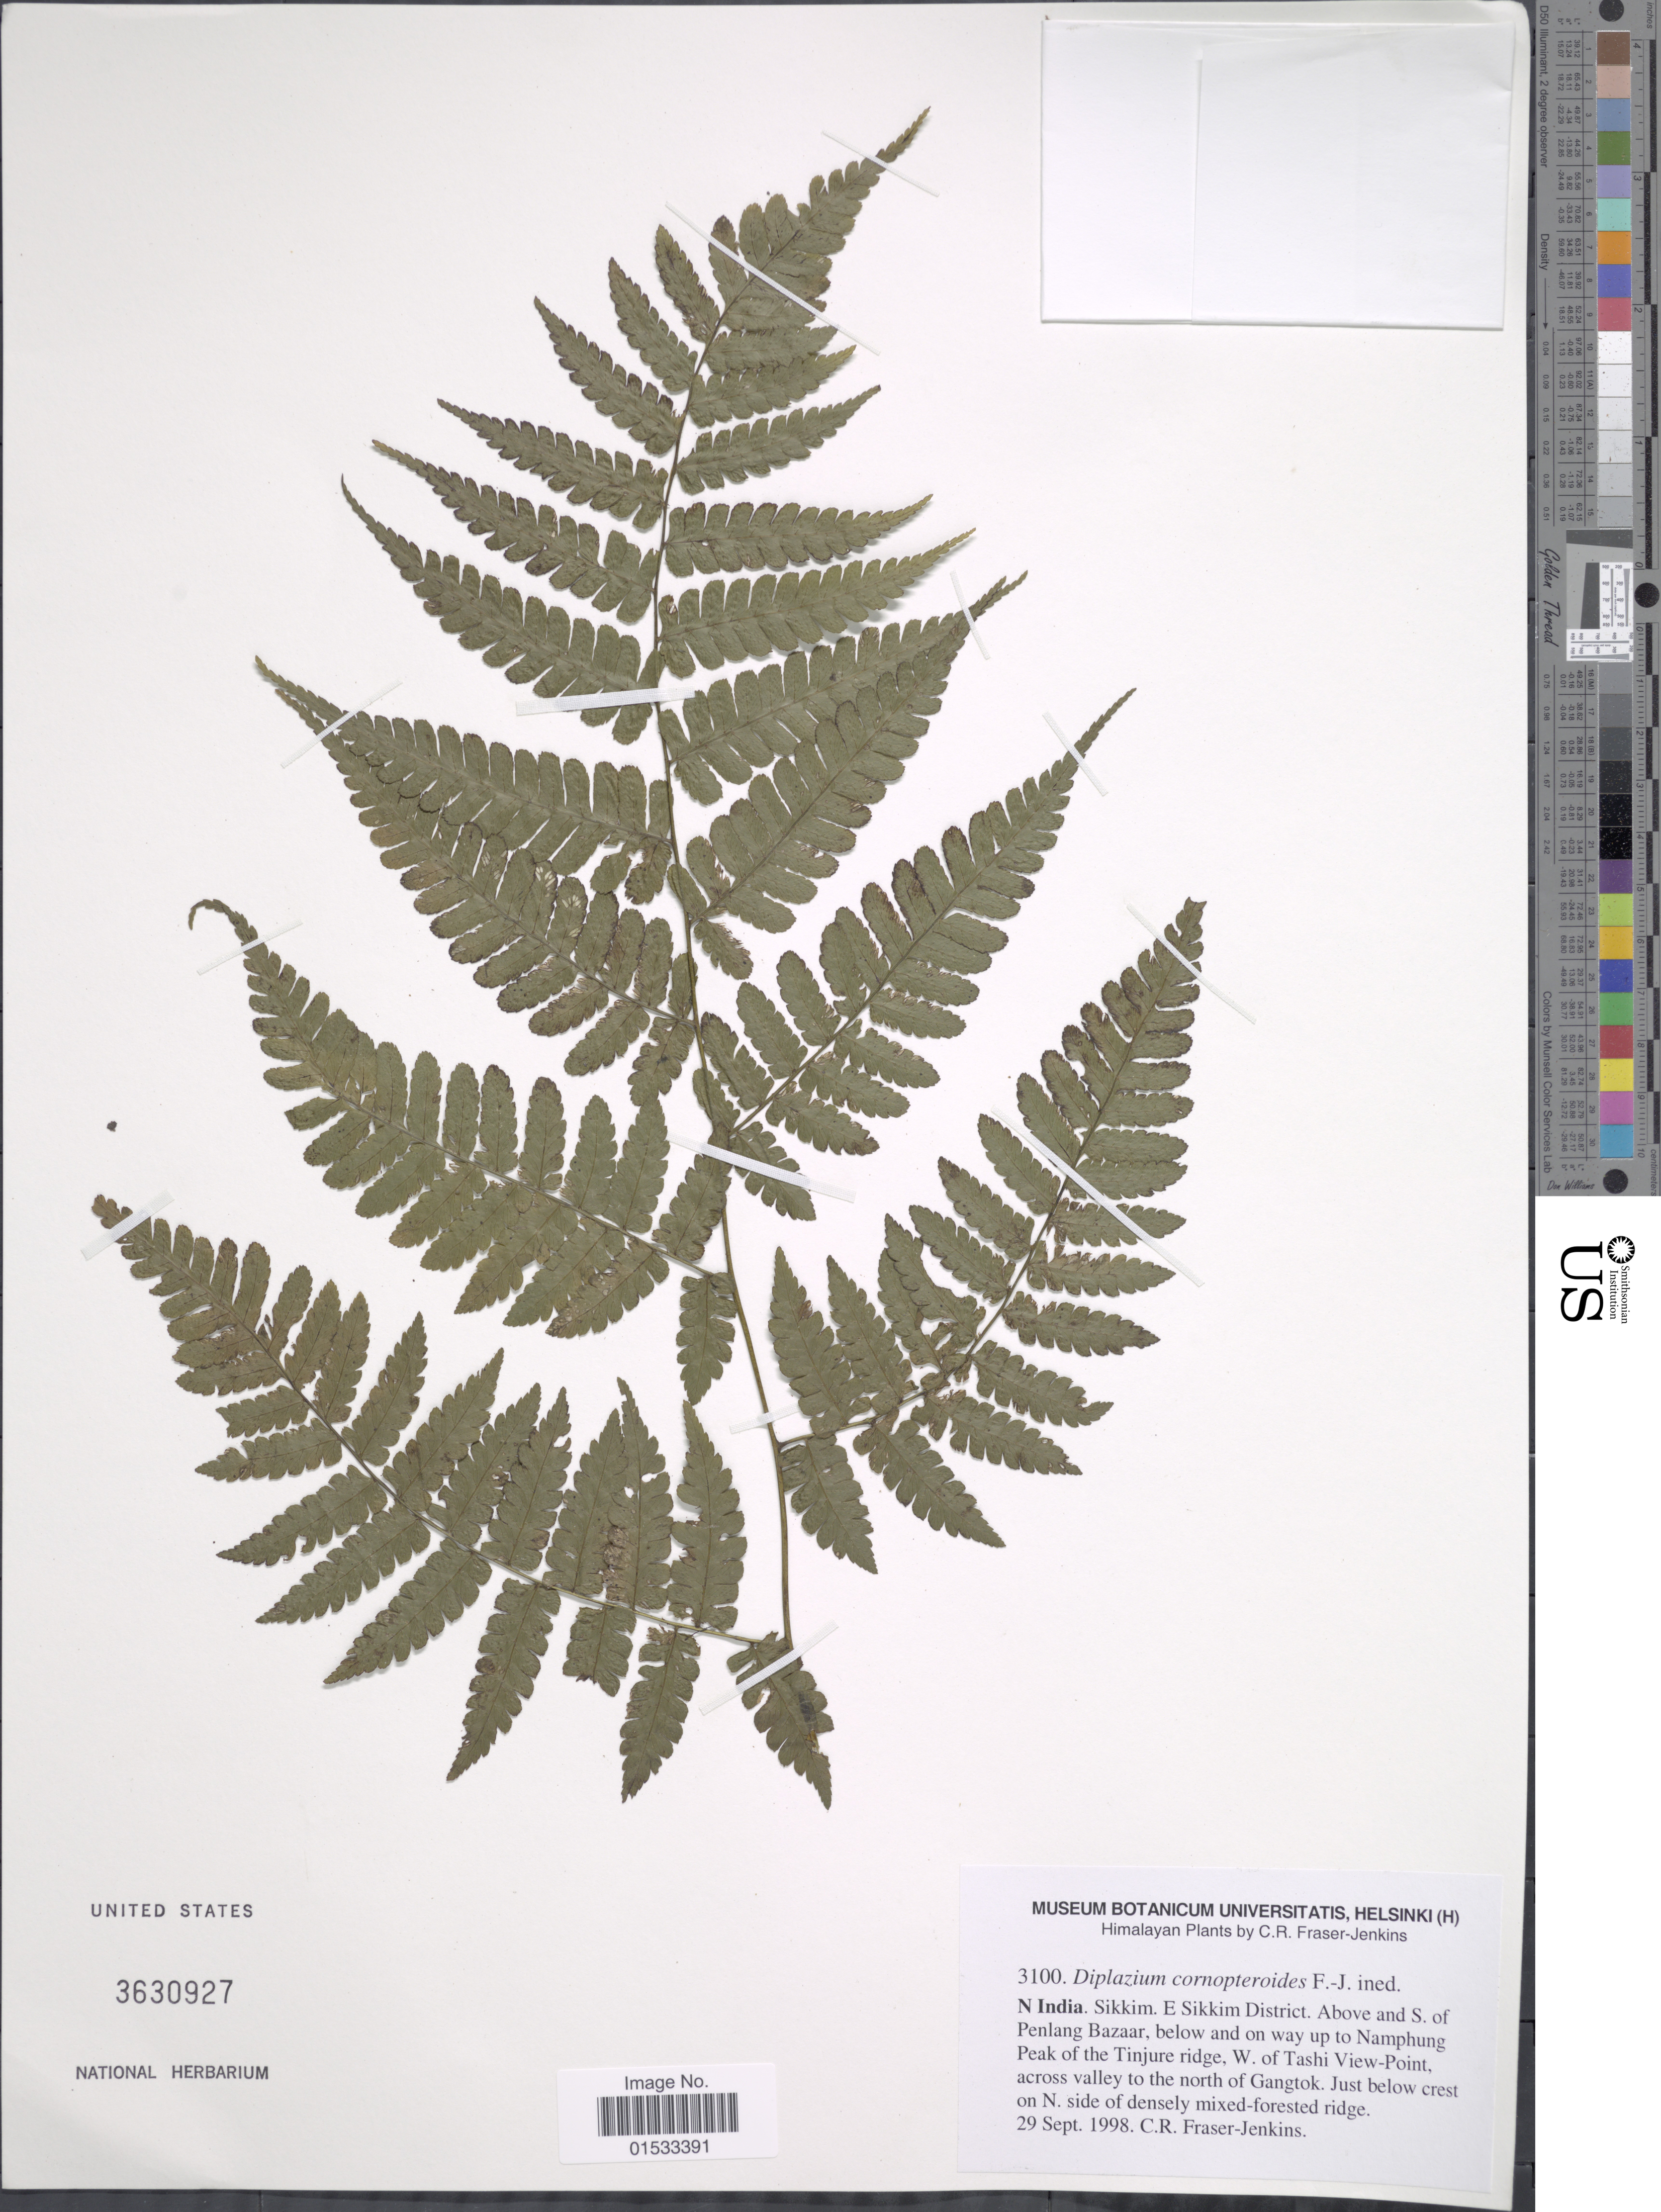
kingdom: Plantae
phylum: Tracheophyta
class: Polypodiopsida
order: Polypodiales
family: Athyriaceae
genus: Diplazium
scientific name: Diplazium cornopteroides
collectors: C. R. Fraser-Jenkins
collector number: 3100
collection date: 1998-09-29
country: India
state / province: Sikkim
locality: Himalaya, N India, E Sikkim District, above and S. of Penlang Bazaar, below and on way up to Namphung Peak of The Tinjure ridge, W. of Tashi View- Point, across valley to the north of Gangtok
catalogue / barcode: US 3630927